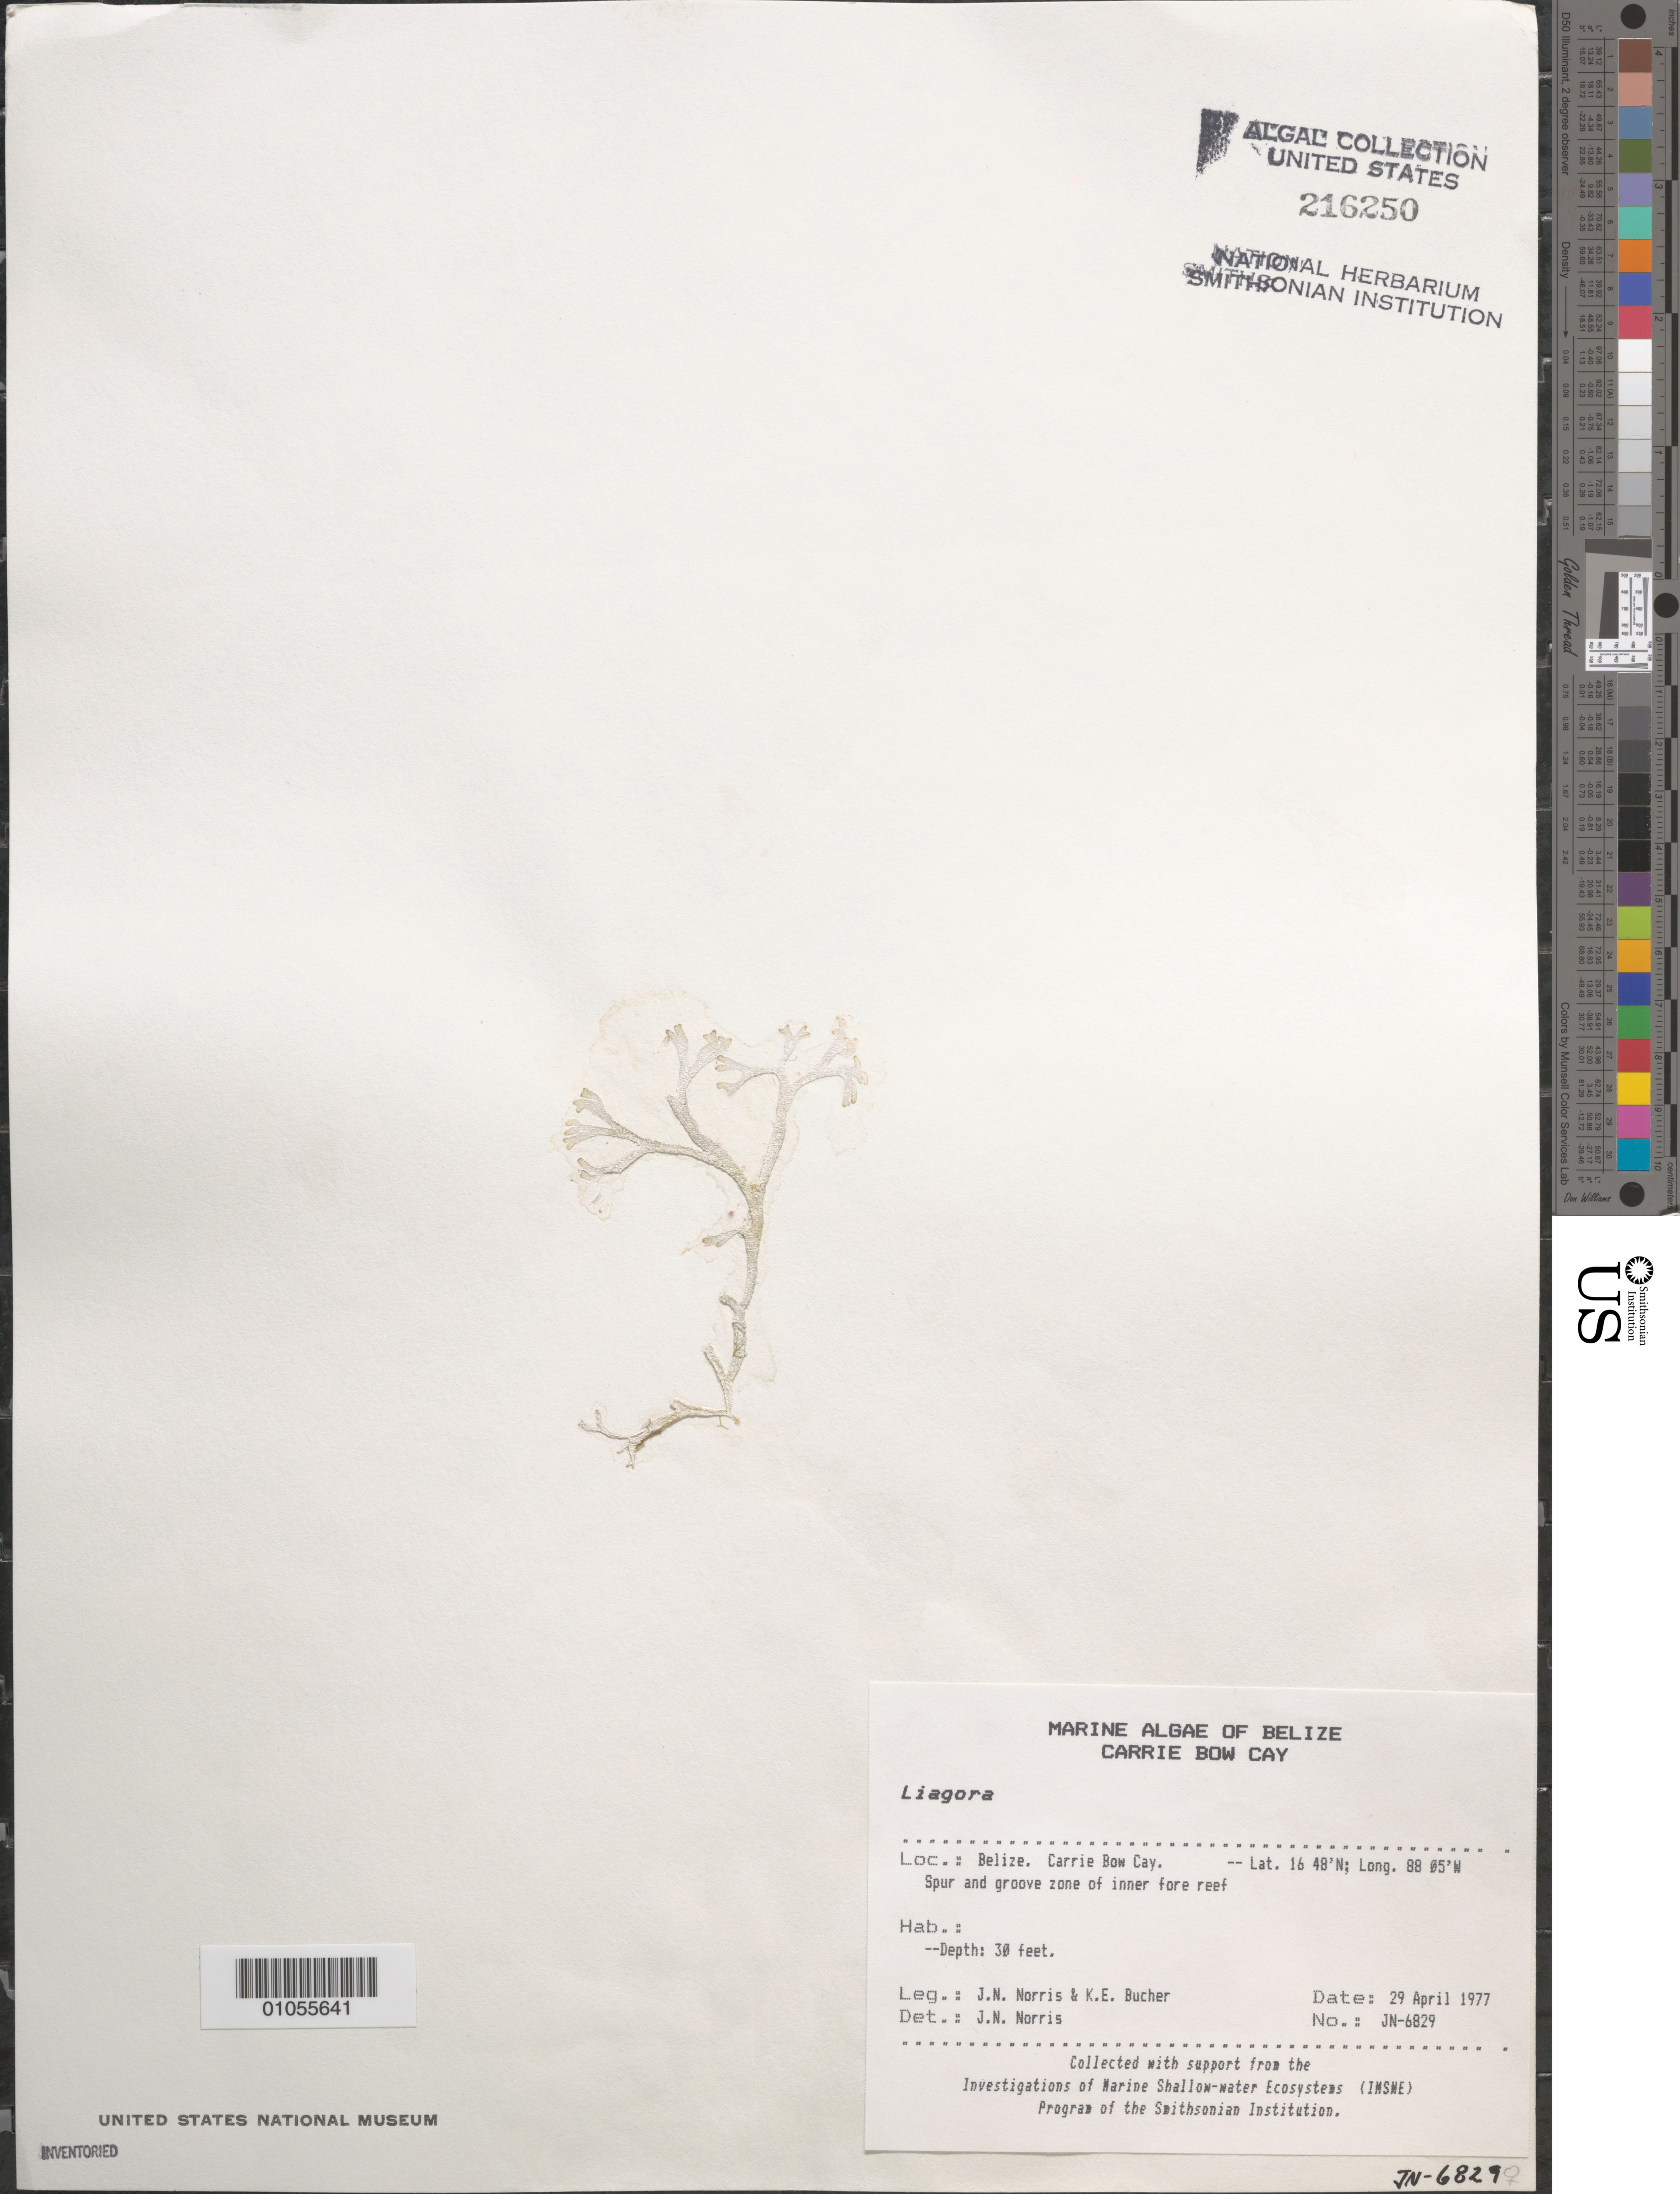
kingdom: Plantae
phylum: Rhodophyta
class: Florideophyceae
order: Nemaliales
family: Liagoraceae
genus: Liagora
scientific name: Liagora sp.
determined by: Norris, James N.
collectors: J. N. Norris & K. E. Bucher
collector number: JN-6829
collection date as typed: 29 Apr 1977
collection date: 1977-04-29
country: Belize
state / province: Stann Creek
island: Carrie Bow Cay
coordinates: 16 48'N, 88 05'W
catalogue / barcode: US 216250